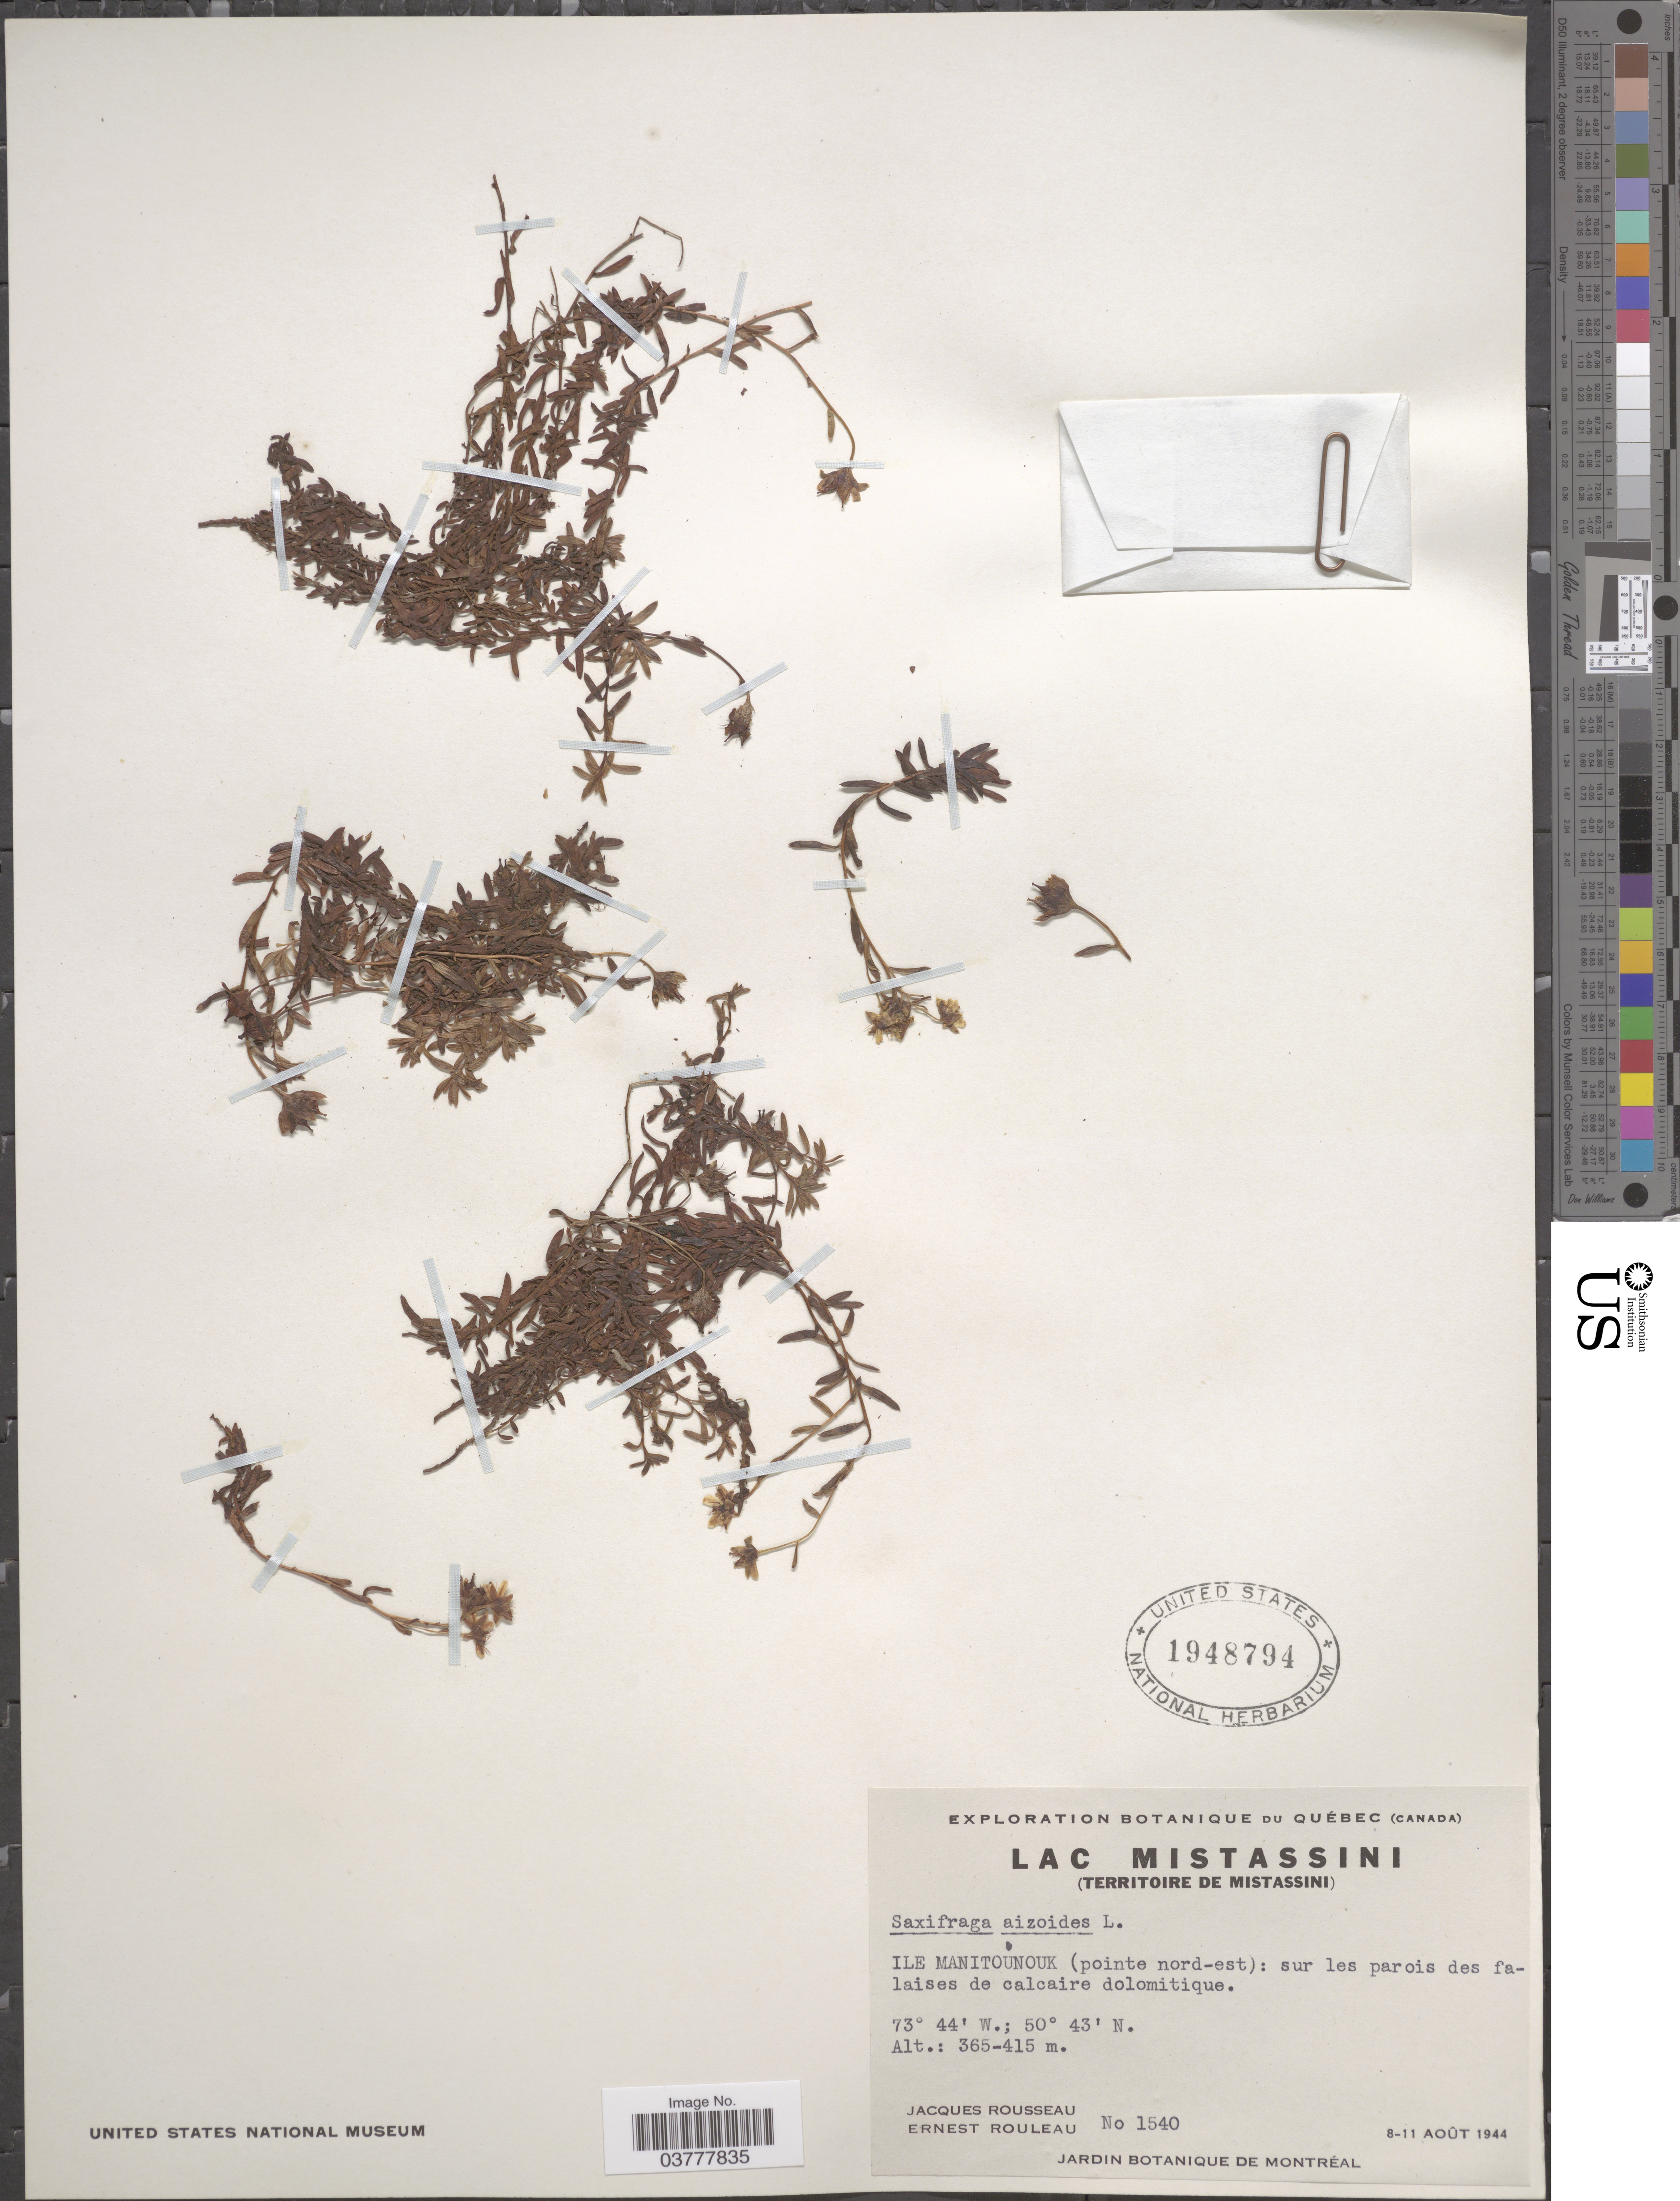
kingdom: Plantae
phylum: Tracheophyta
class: Magnoliopsida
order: Saxifragales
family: Saxifragaceae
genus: Saxifraga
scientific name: Saxifraga aizoides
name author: L.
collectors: J. Rousseau & J. Rouleau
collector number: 1540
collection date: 1944-08-08/1944-08-11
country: Canada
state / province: Quebec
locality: Lac Mistassini (Territoire de Mistassini). Ile Manitounouk (pointe nord-est).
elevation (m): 365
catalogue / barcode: US 1948794